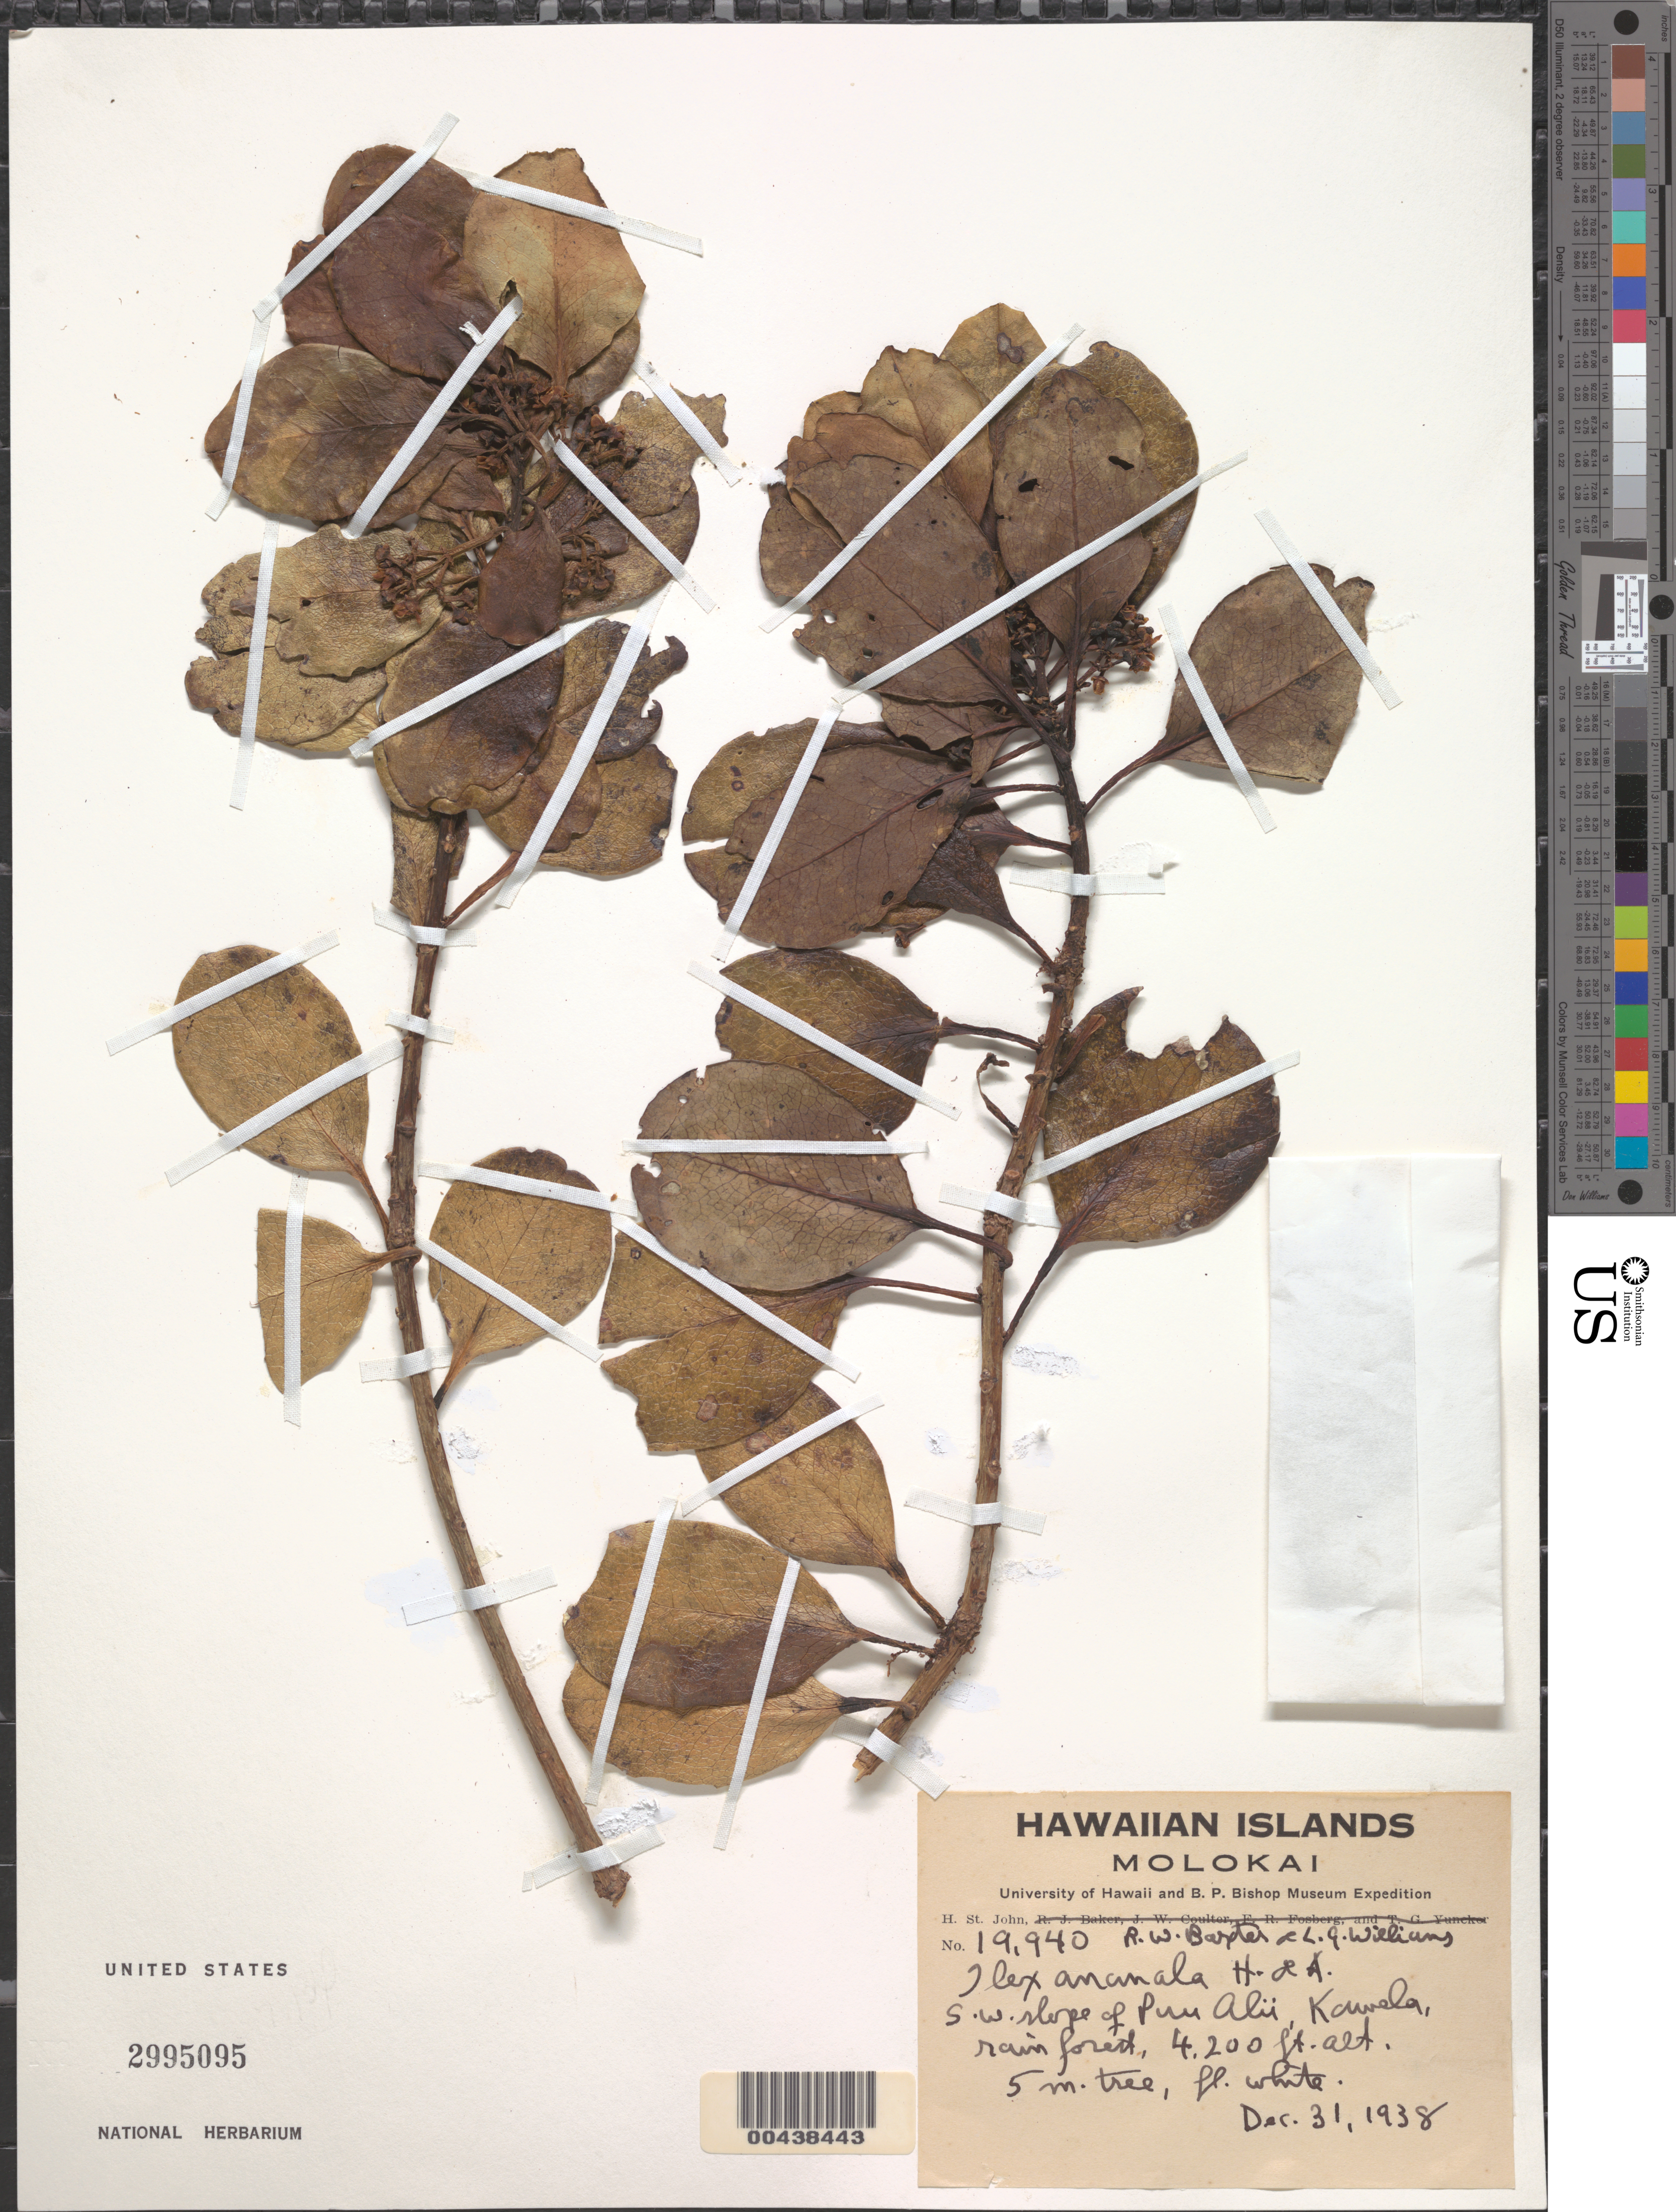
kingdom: Plantae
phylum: Tracheophyta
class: Magnoliopsida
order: Aquifoliales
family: Aquifoliaceae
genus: Ilex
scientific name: Ilex anomala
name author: Hook. & Arn.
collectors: H. St. John, R. Baxter & L. G. Williams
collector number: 19940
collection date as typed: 31 Dec 1938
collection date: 1938-12-31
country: United States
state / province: Hawaii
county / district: Maui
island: Moloka'i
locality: SW slope of Puu Alii, Kawela, rain forest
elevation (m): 1280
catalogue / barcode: US 2995095